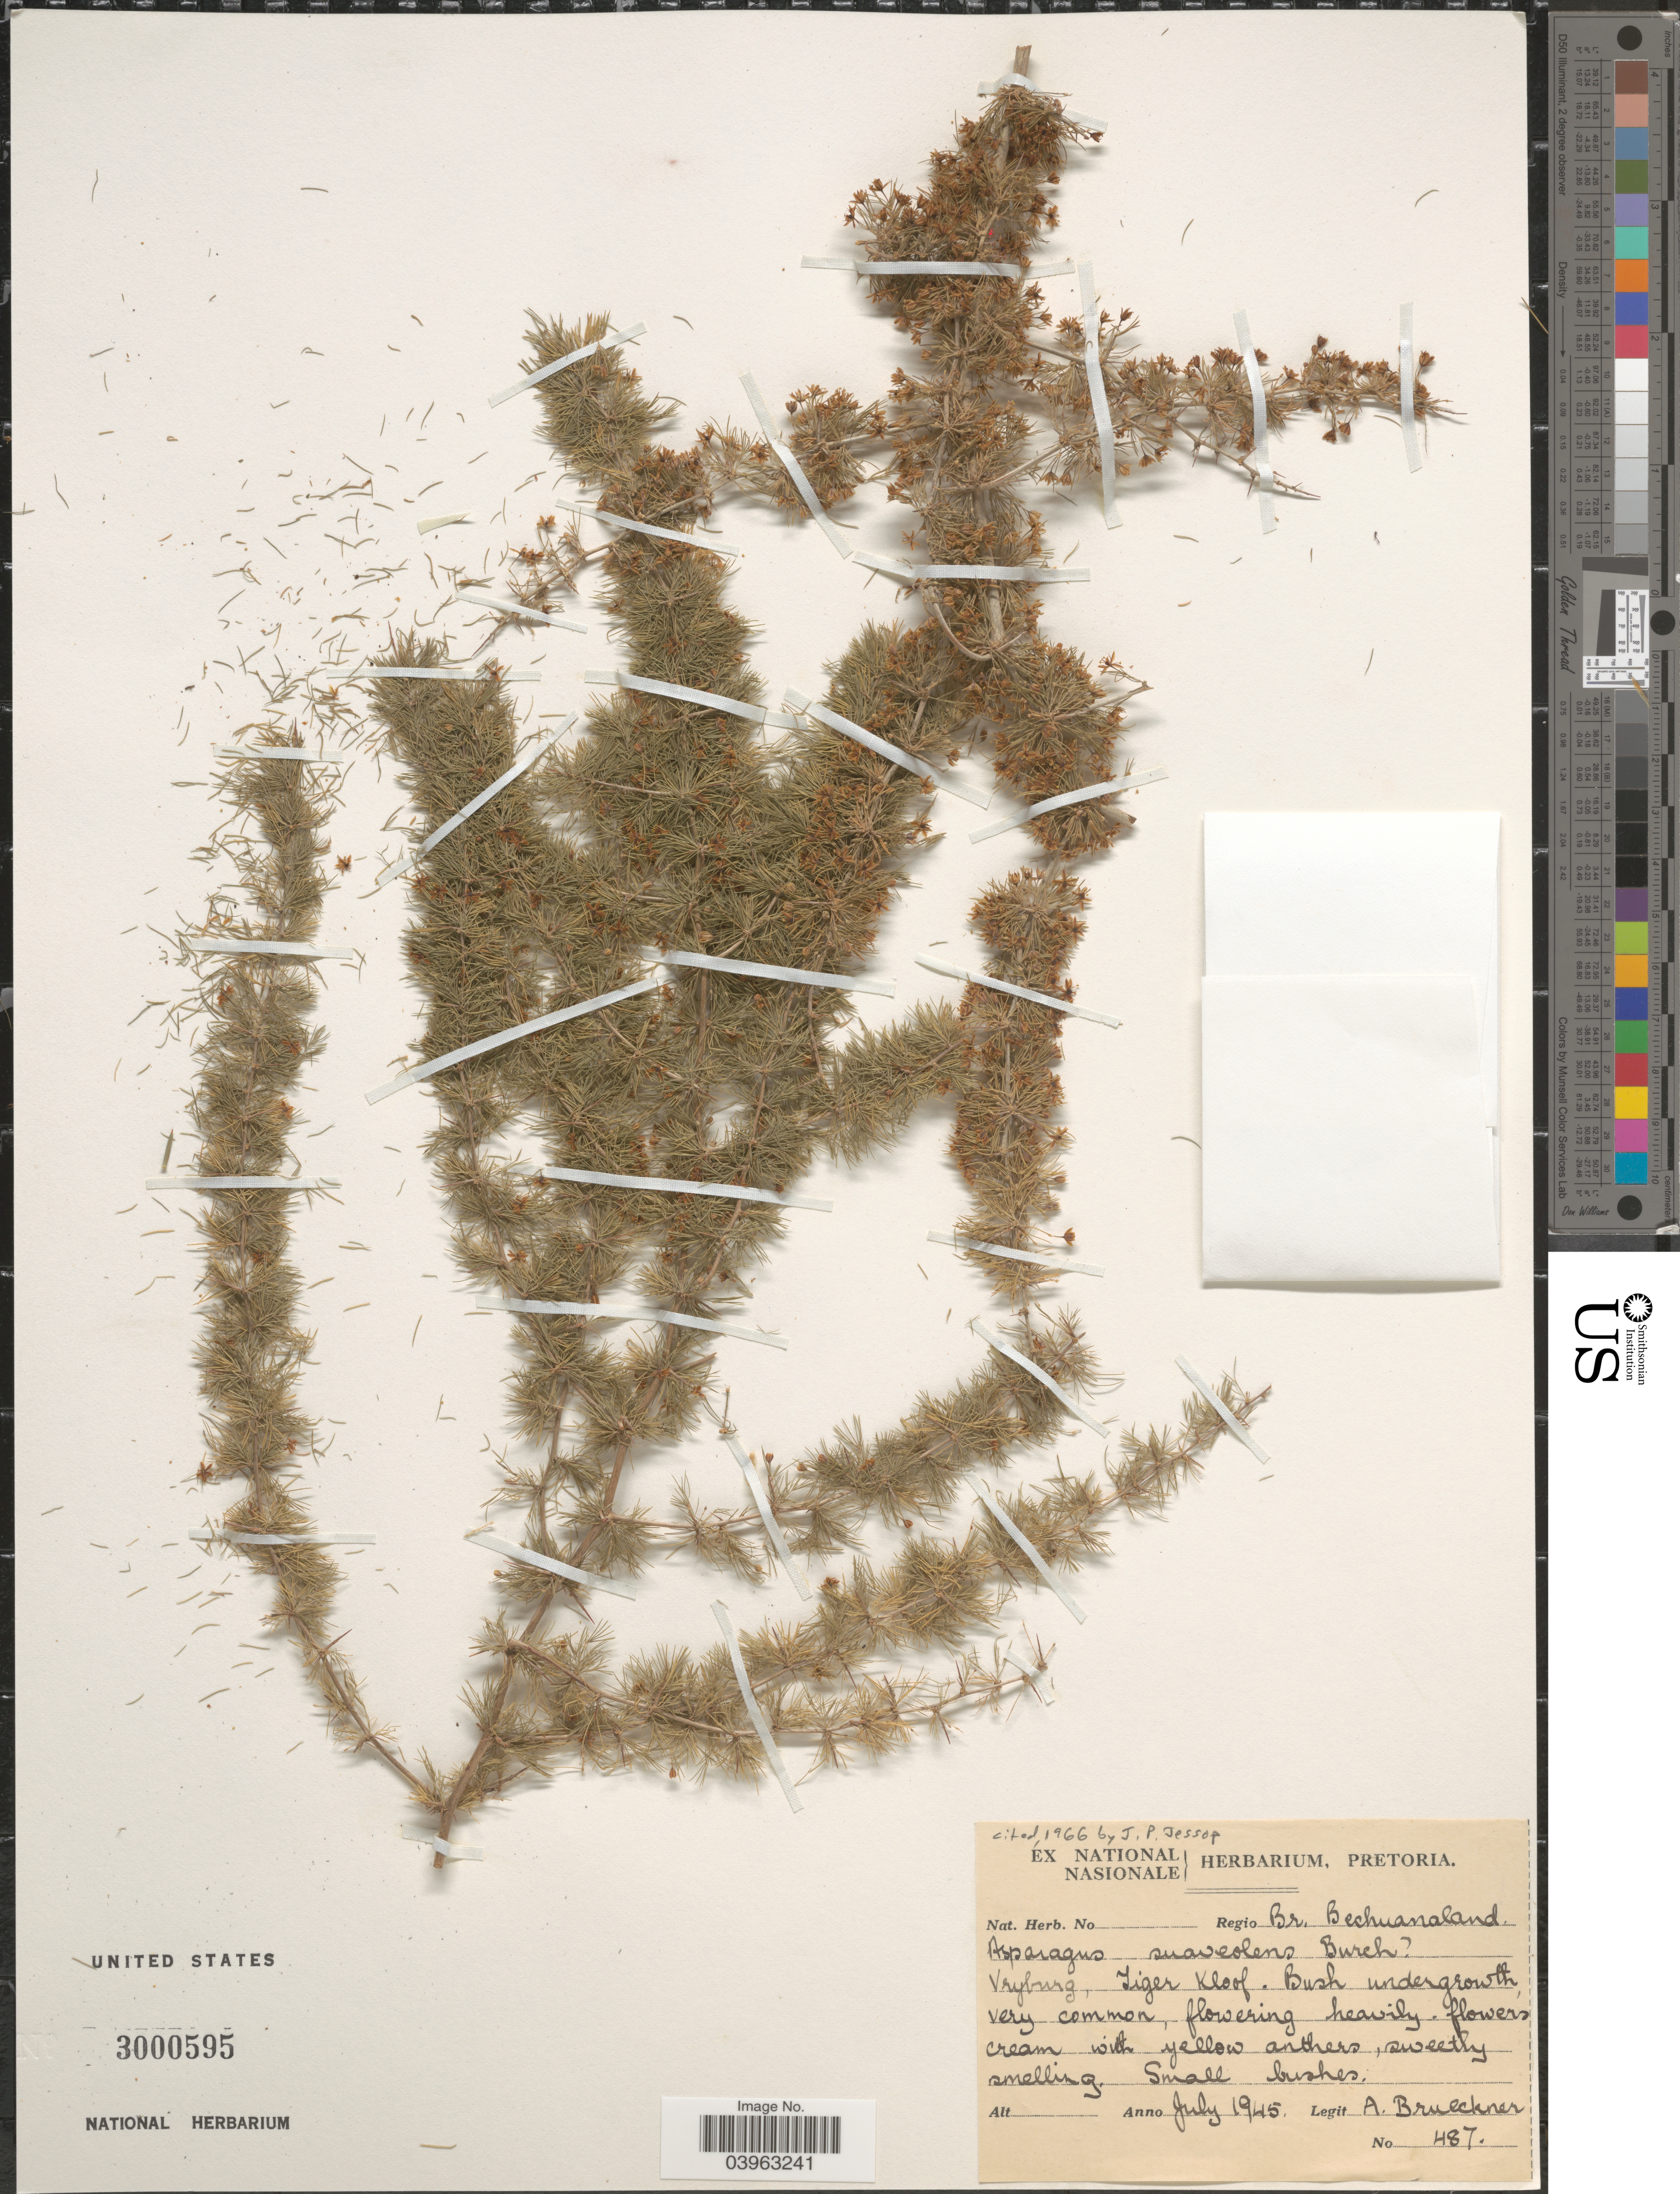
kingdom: Plantae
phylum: Tracheophyta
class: Liliopsida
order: Asparagales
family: Asparagaceae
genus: Asparagus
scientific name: Asparagus suaveolens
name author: Burch.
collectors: A. Brueckner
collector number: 487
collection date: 1945-07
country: Botswana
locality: Regio Br. Bechuanaland. Vryburg, Tiger Kloof.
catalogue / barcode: US 3000595